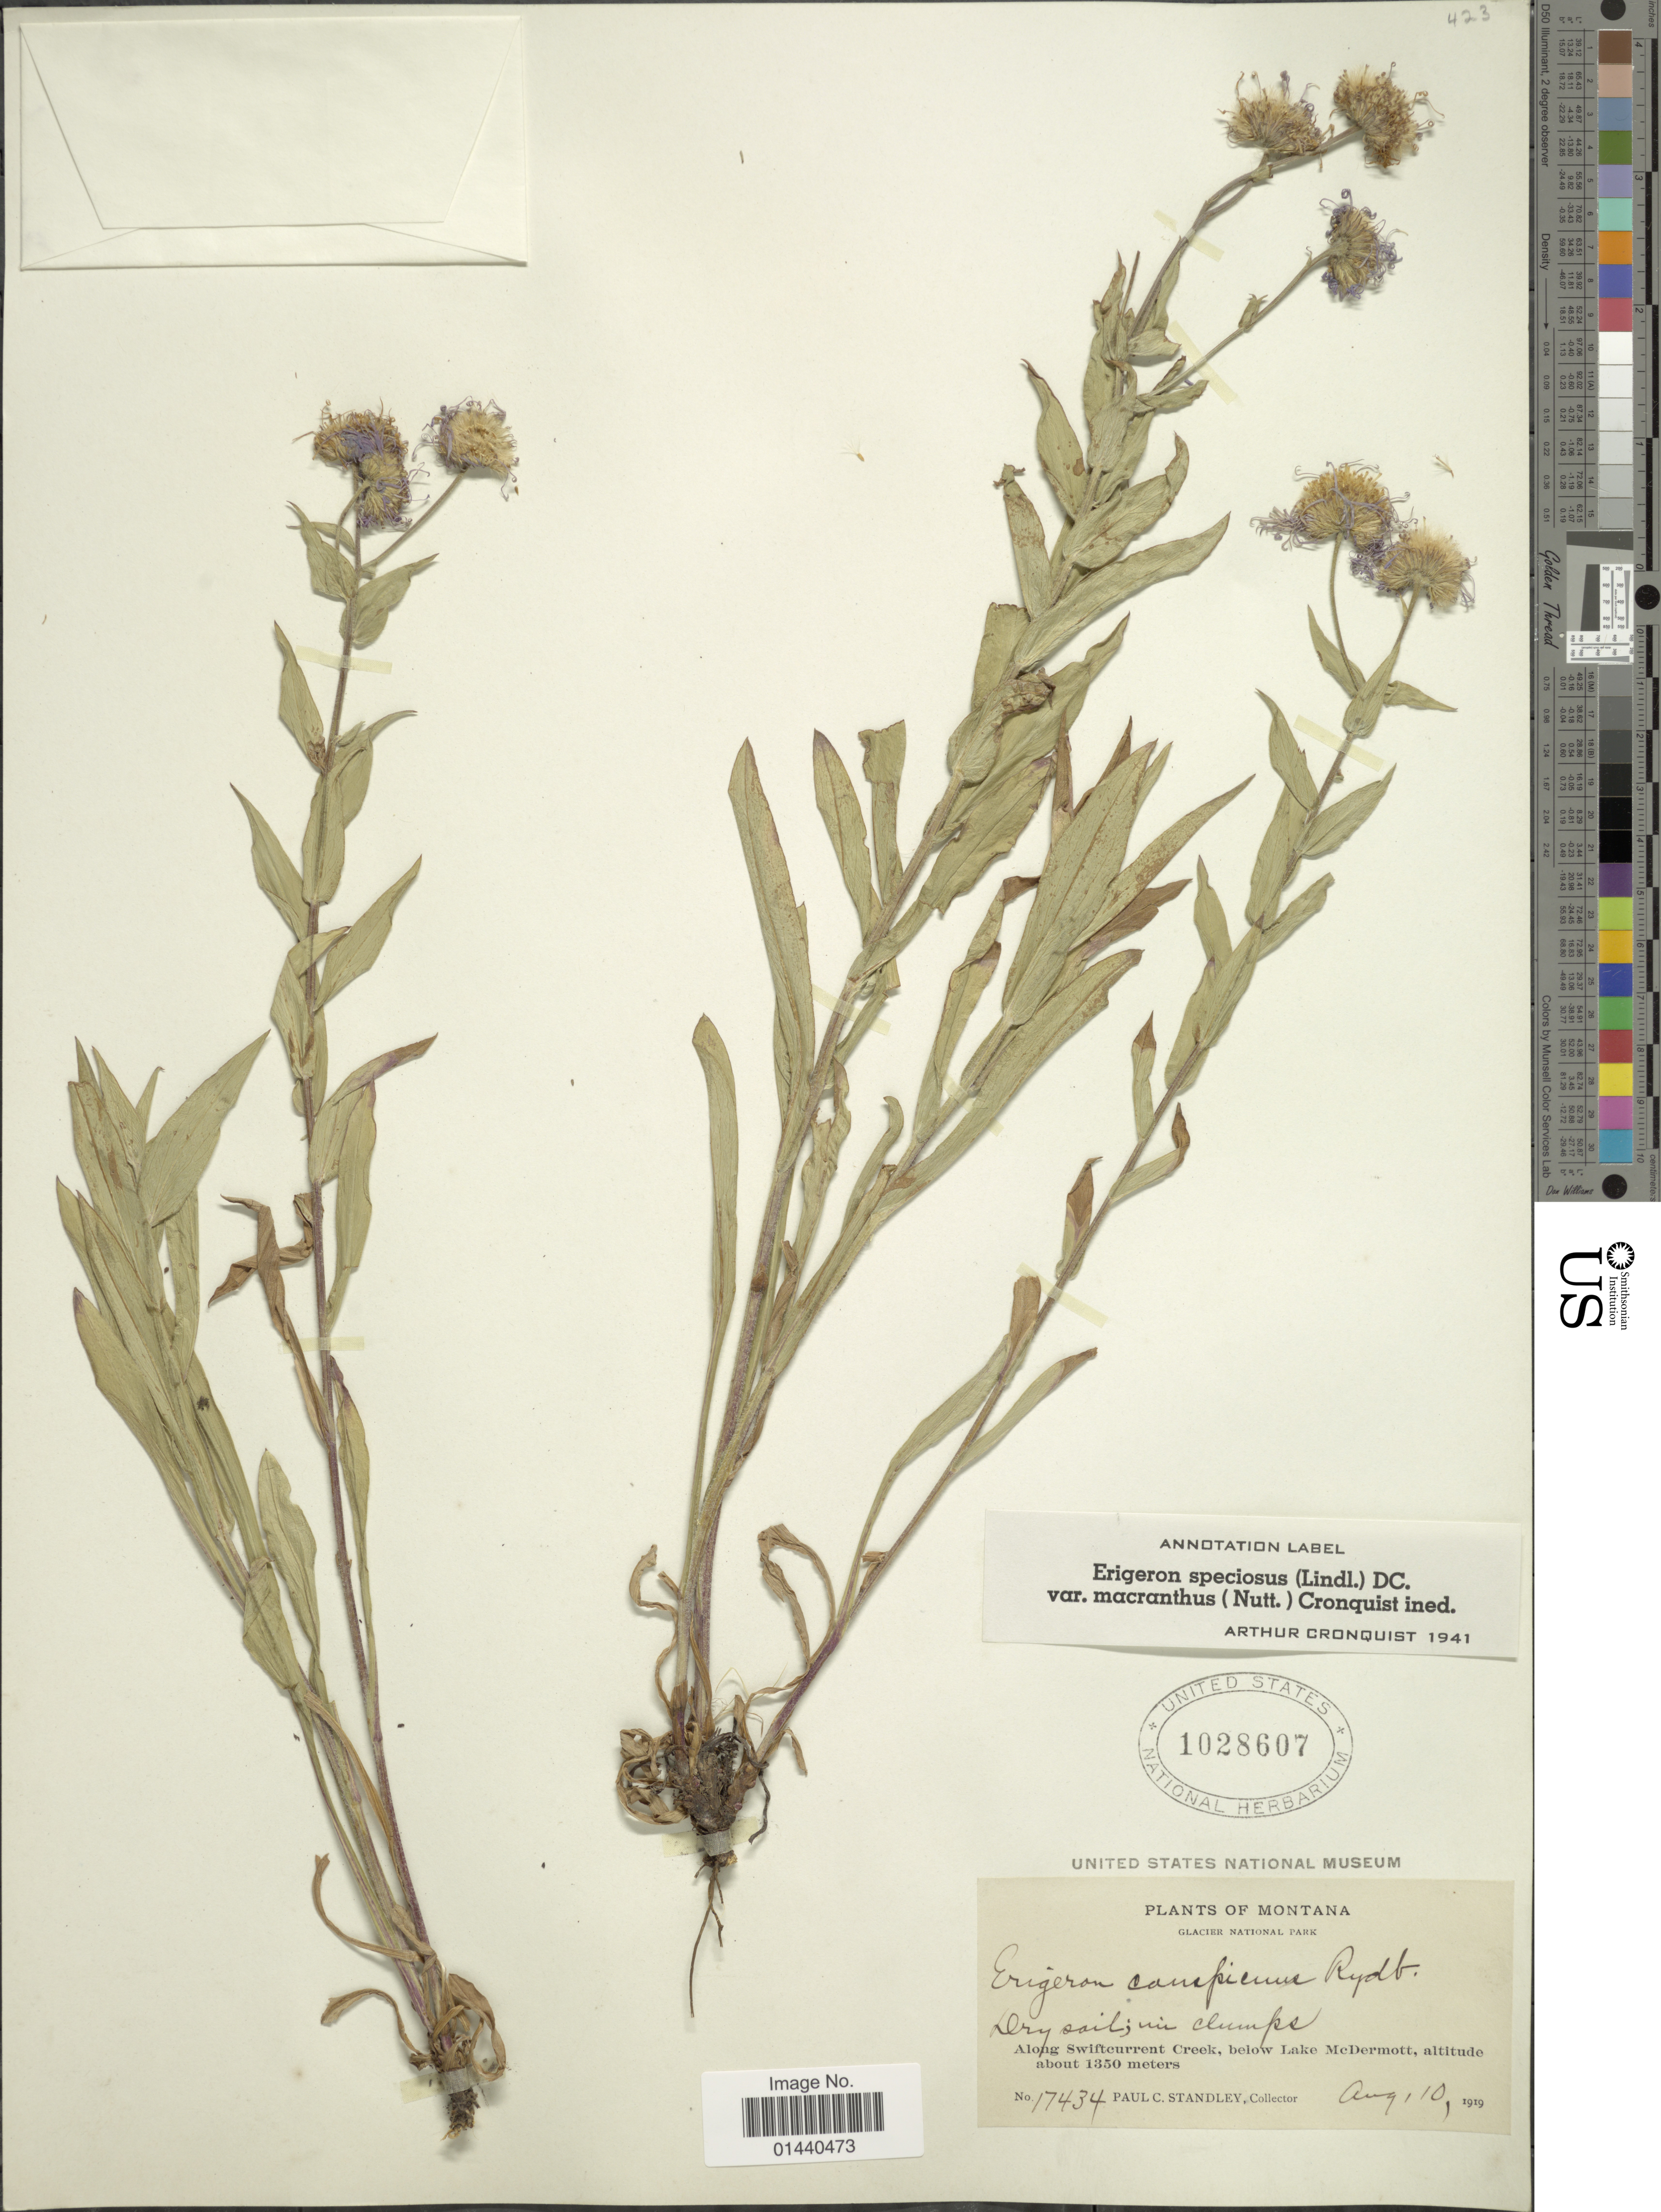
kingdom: Plantae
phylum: Tracheophyta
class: Magnoliopsida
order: Asterales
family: Asteraceae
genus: Erigeron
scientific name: Erigeron speciosus var. macranthus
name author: (Nutt.) Cronq.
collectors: P. C. Standley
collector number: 17434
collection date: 1919-08-10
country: United States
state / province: Montana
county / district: Glacier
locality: Glacier National Park. Along Swiftcurrent Creek, below Lake McDermott.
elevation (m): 1350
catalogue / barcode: US 1028607